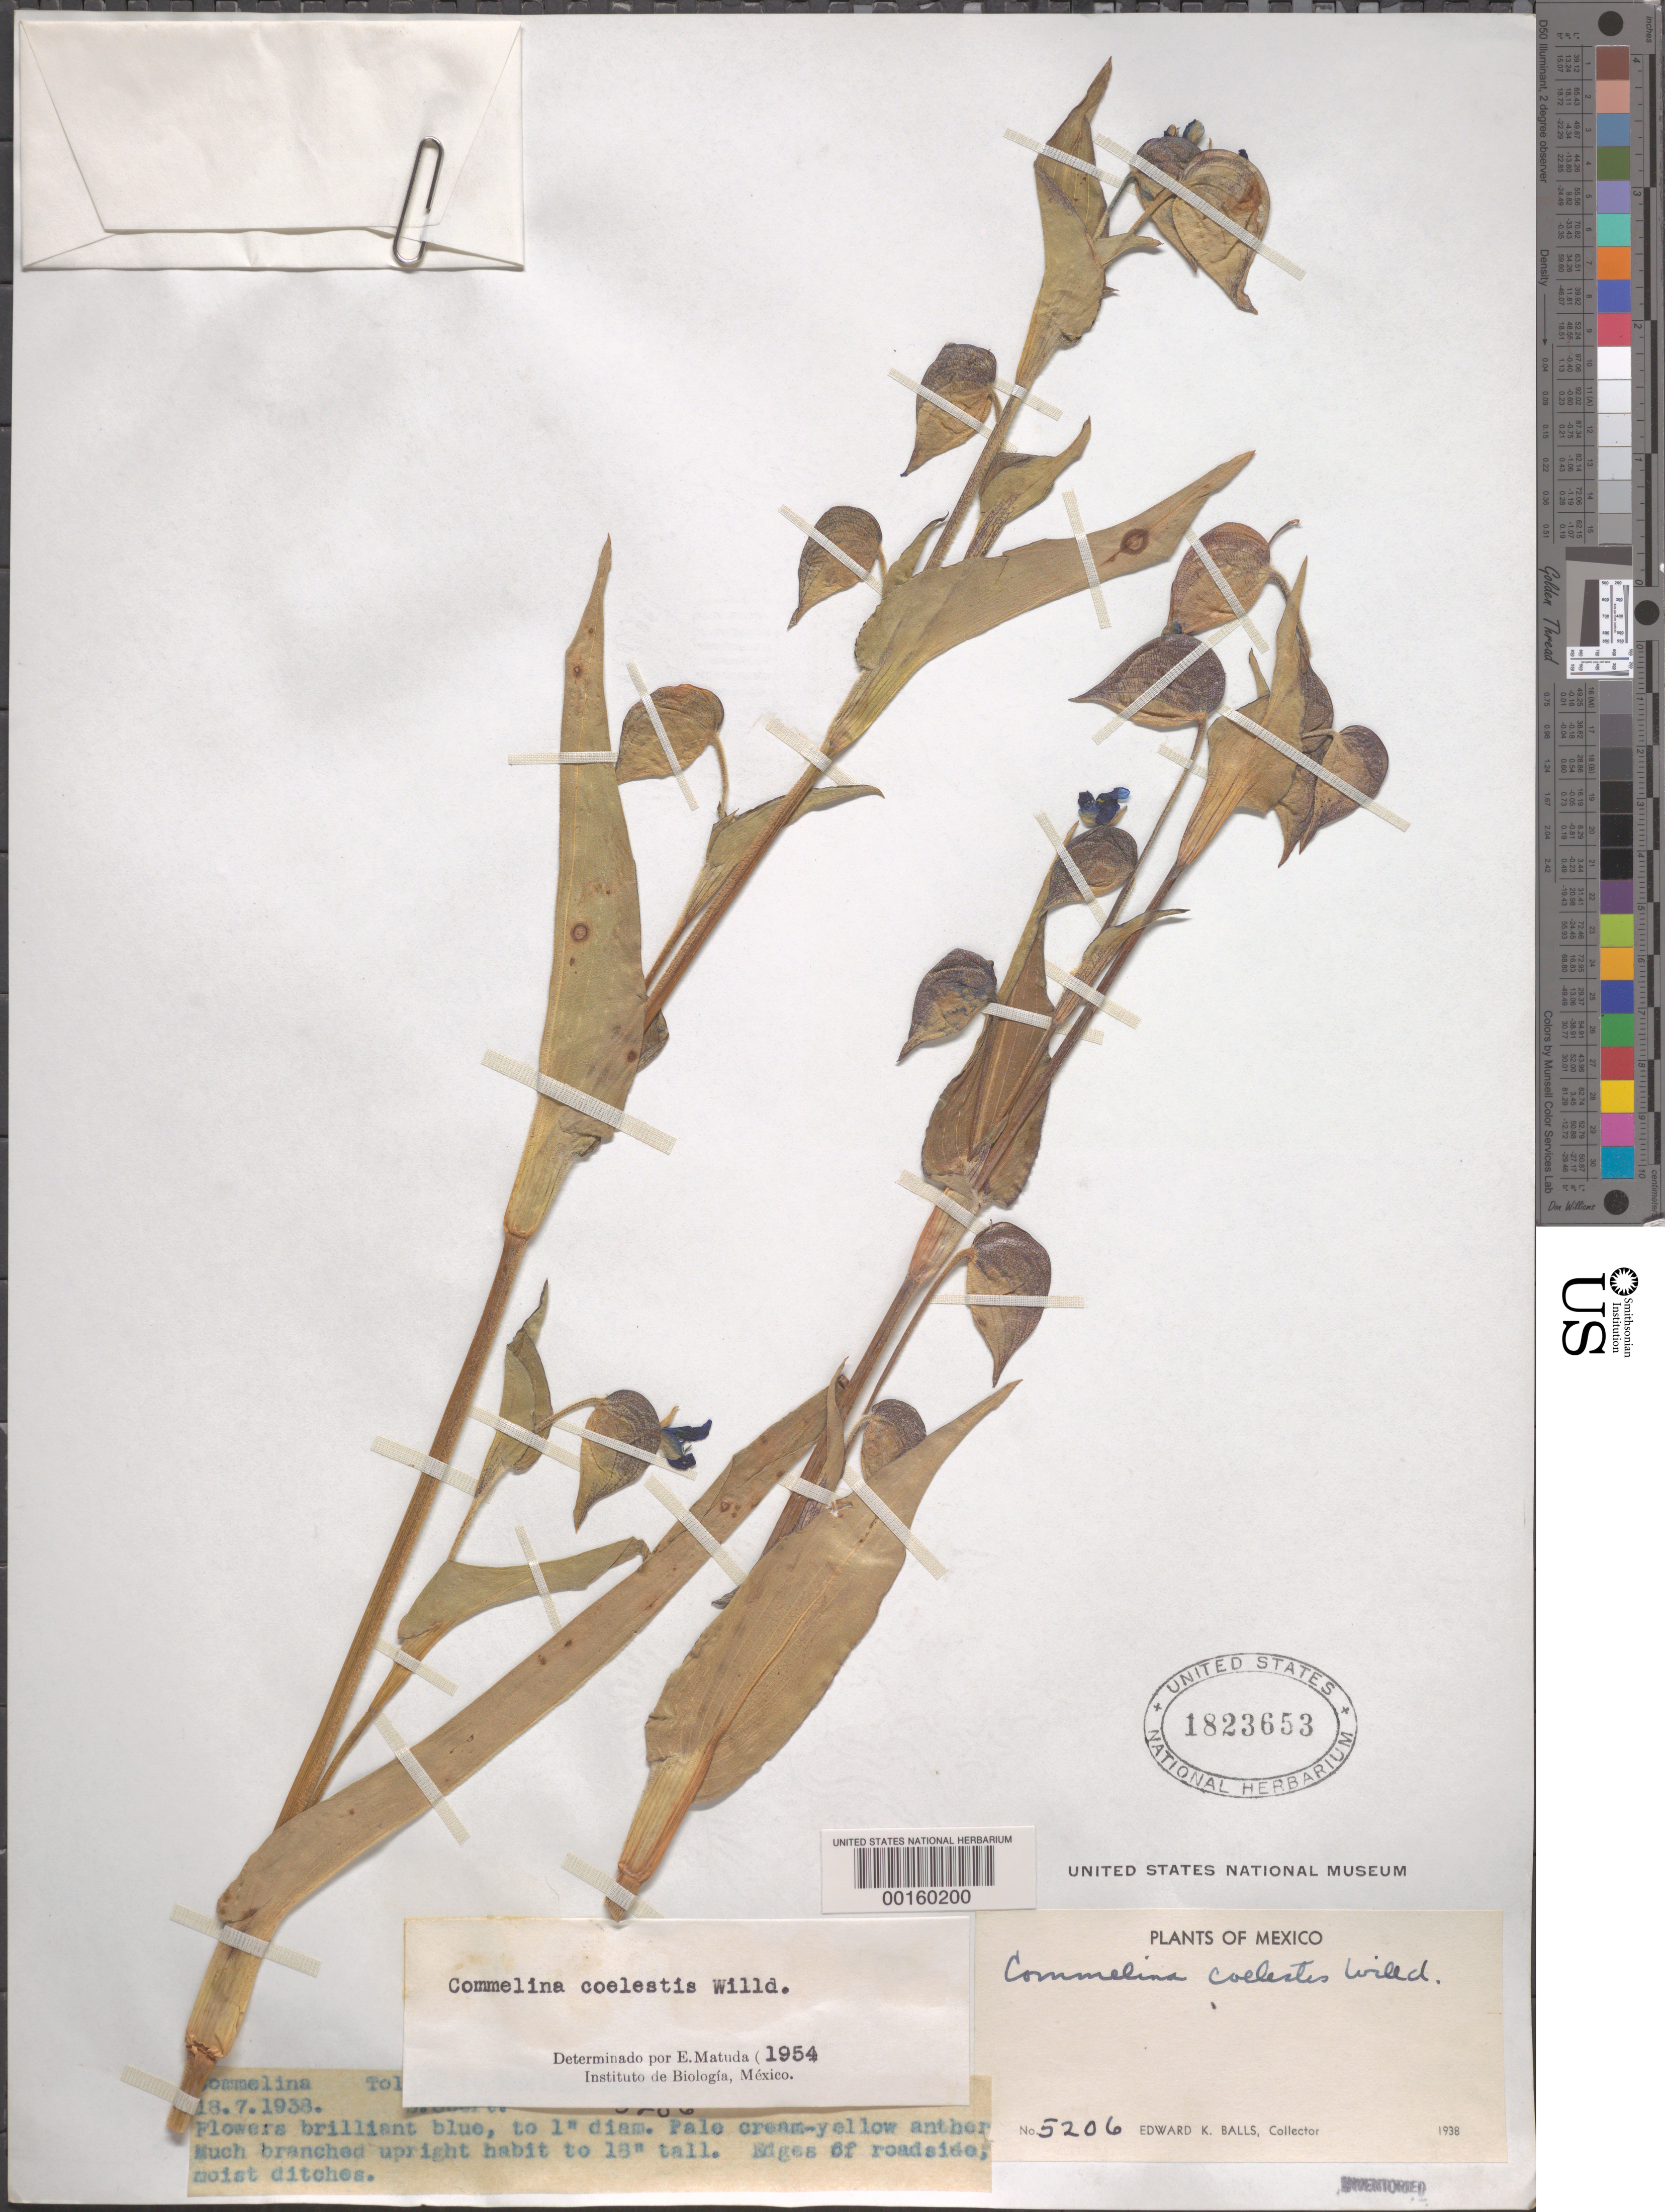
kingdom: Plantae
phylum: Tracheophyta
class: Liliopsida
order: Commelinales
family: Commelinaceae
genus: Commelina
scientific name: Commelina coelestis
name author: Willd.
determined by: Matuda, E.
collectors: E. K. Balls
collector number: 5206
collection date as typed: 18 Jul 1938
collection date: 1938-07-18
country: Mexico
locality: Toluca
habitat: Edges of roadside, moist ditches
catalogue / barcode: US 1823653